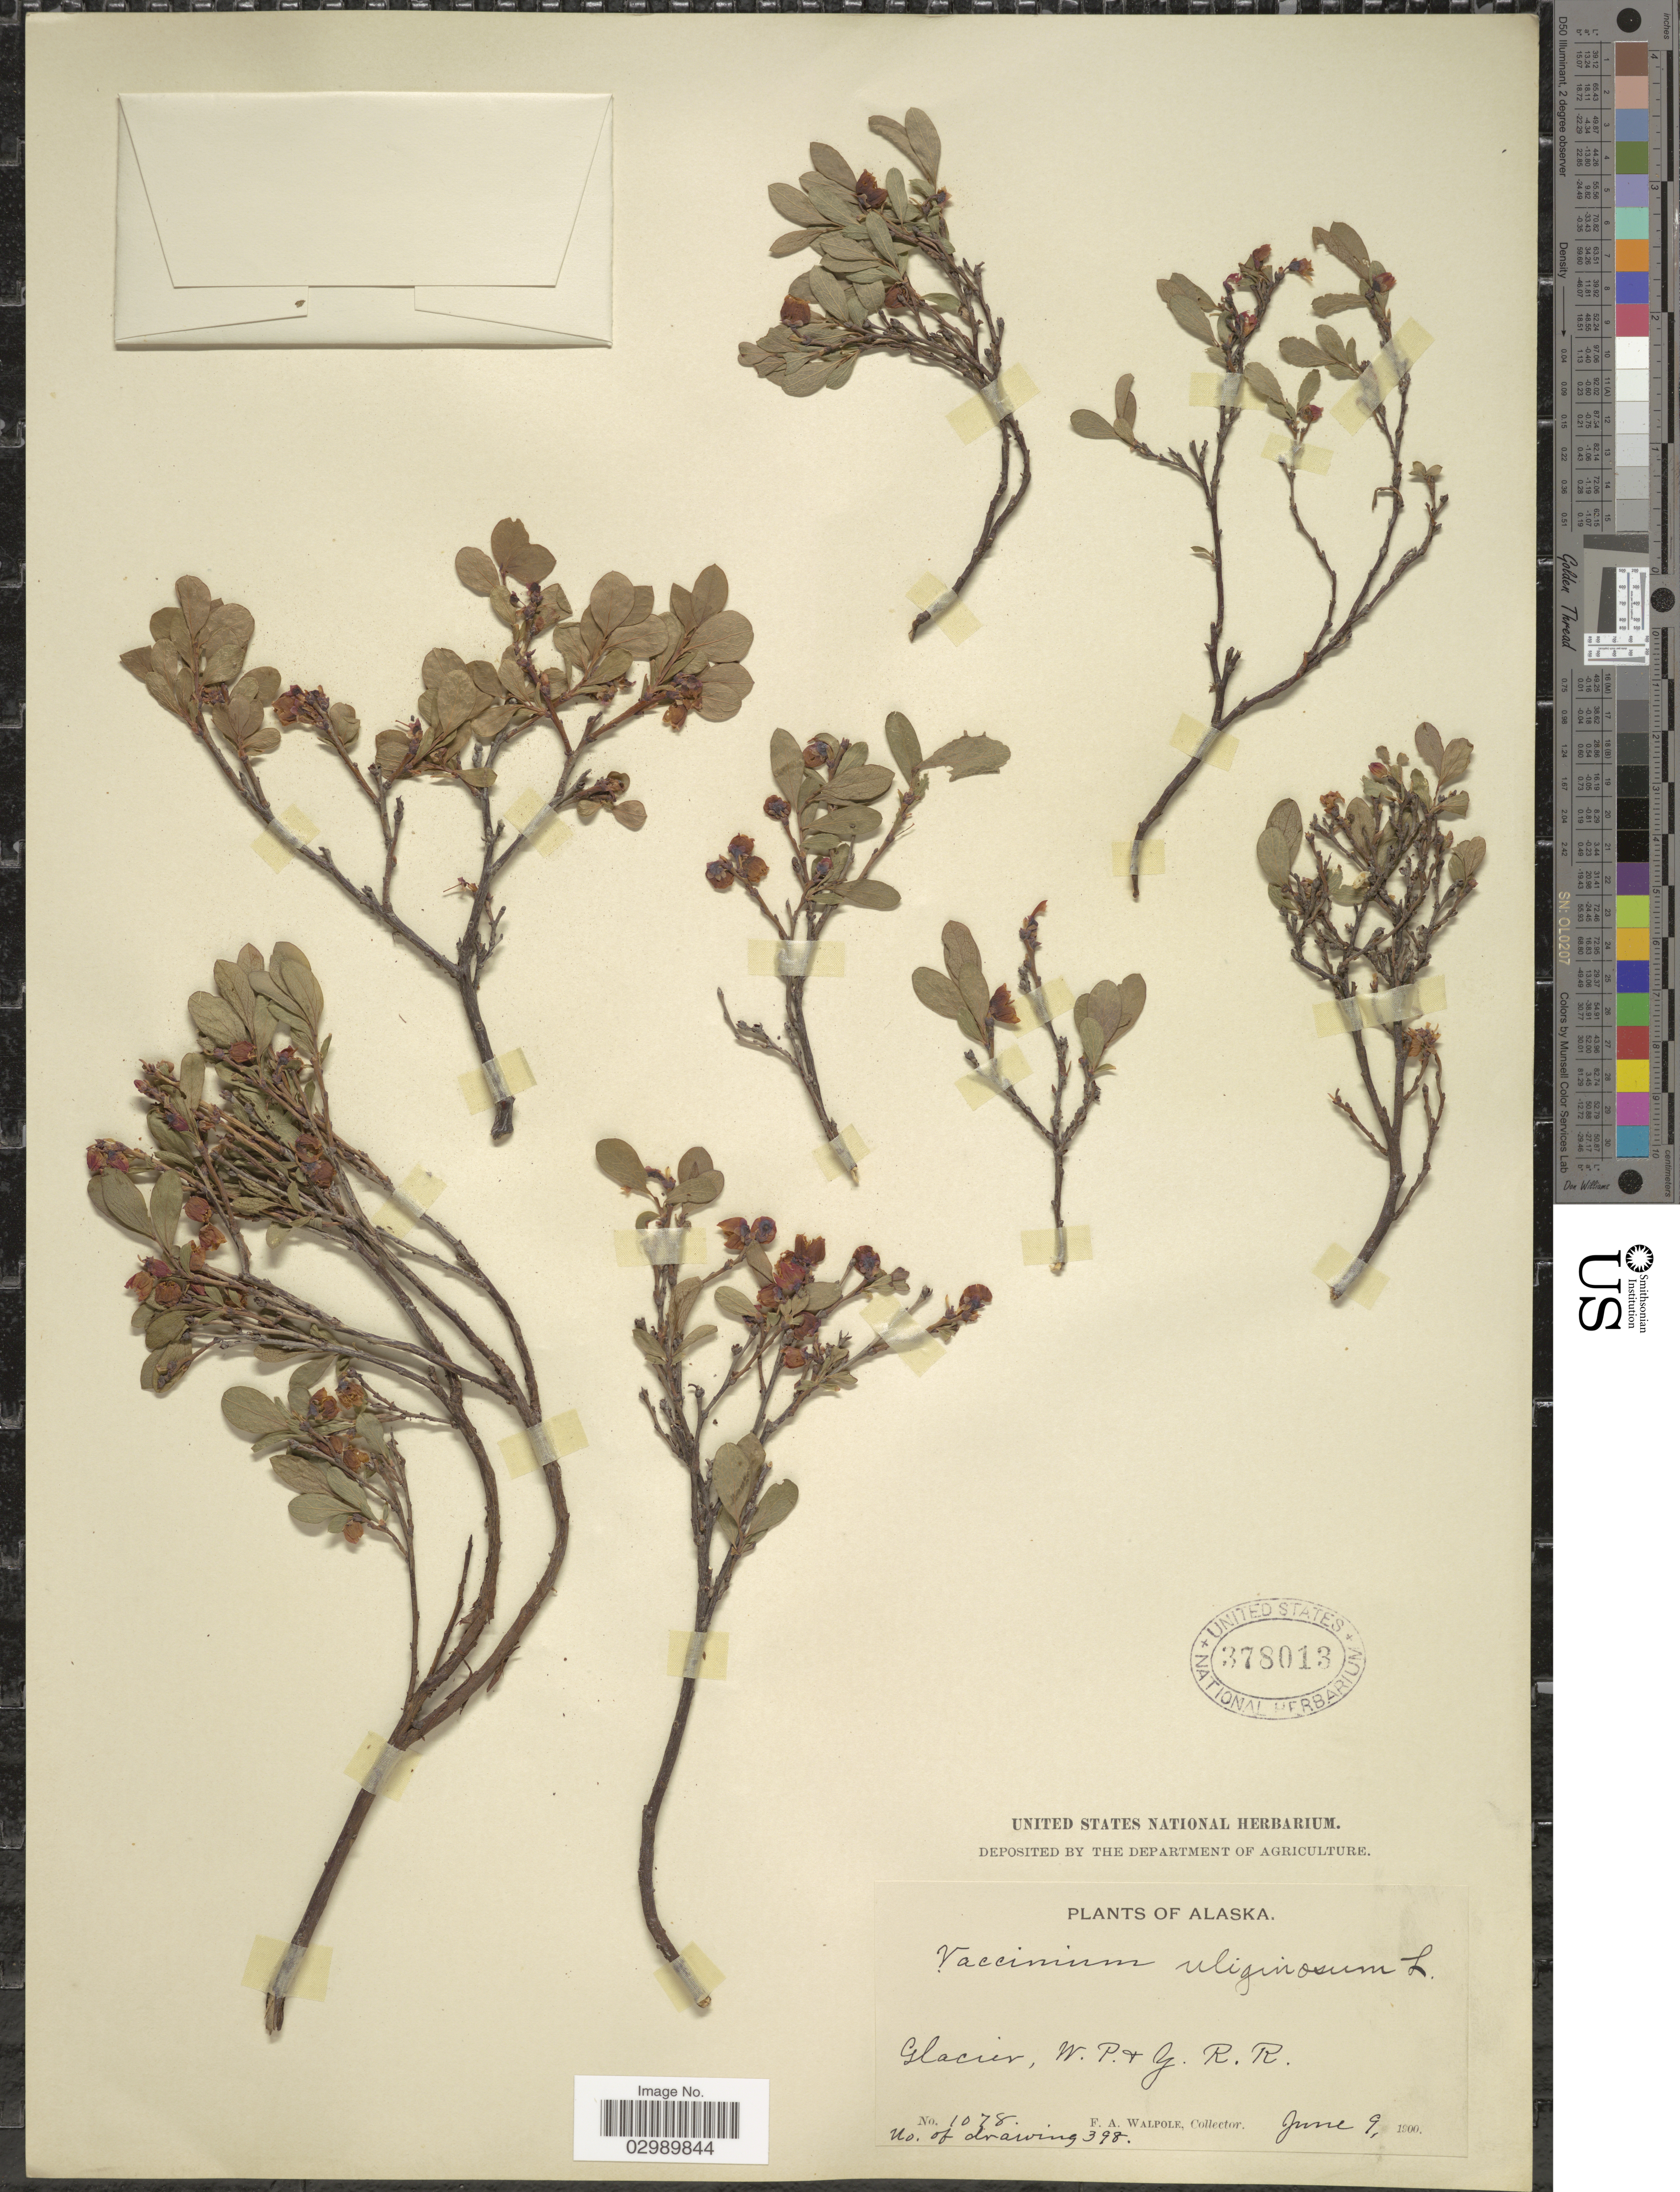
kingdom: Plantae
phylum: Tracheophyta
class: Magnoliopsida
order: Ericales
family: Ericaceae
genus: Vaccinium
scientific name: Vaccinium uliginosum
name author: L.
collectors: F. Walpole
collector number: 1078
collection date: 1900-06-09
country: United States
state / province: Alaska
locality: Glacier, W.P. & Y. R. R.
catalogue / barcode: US 378013